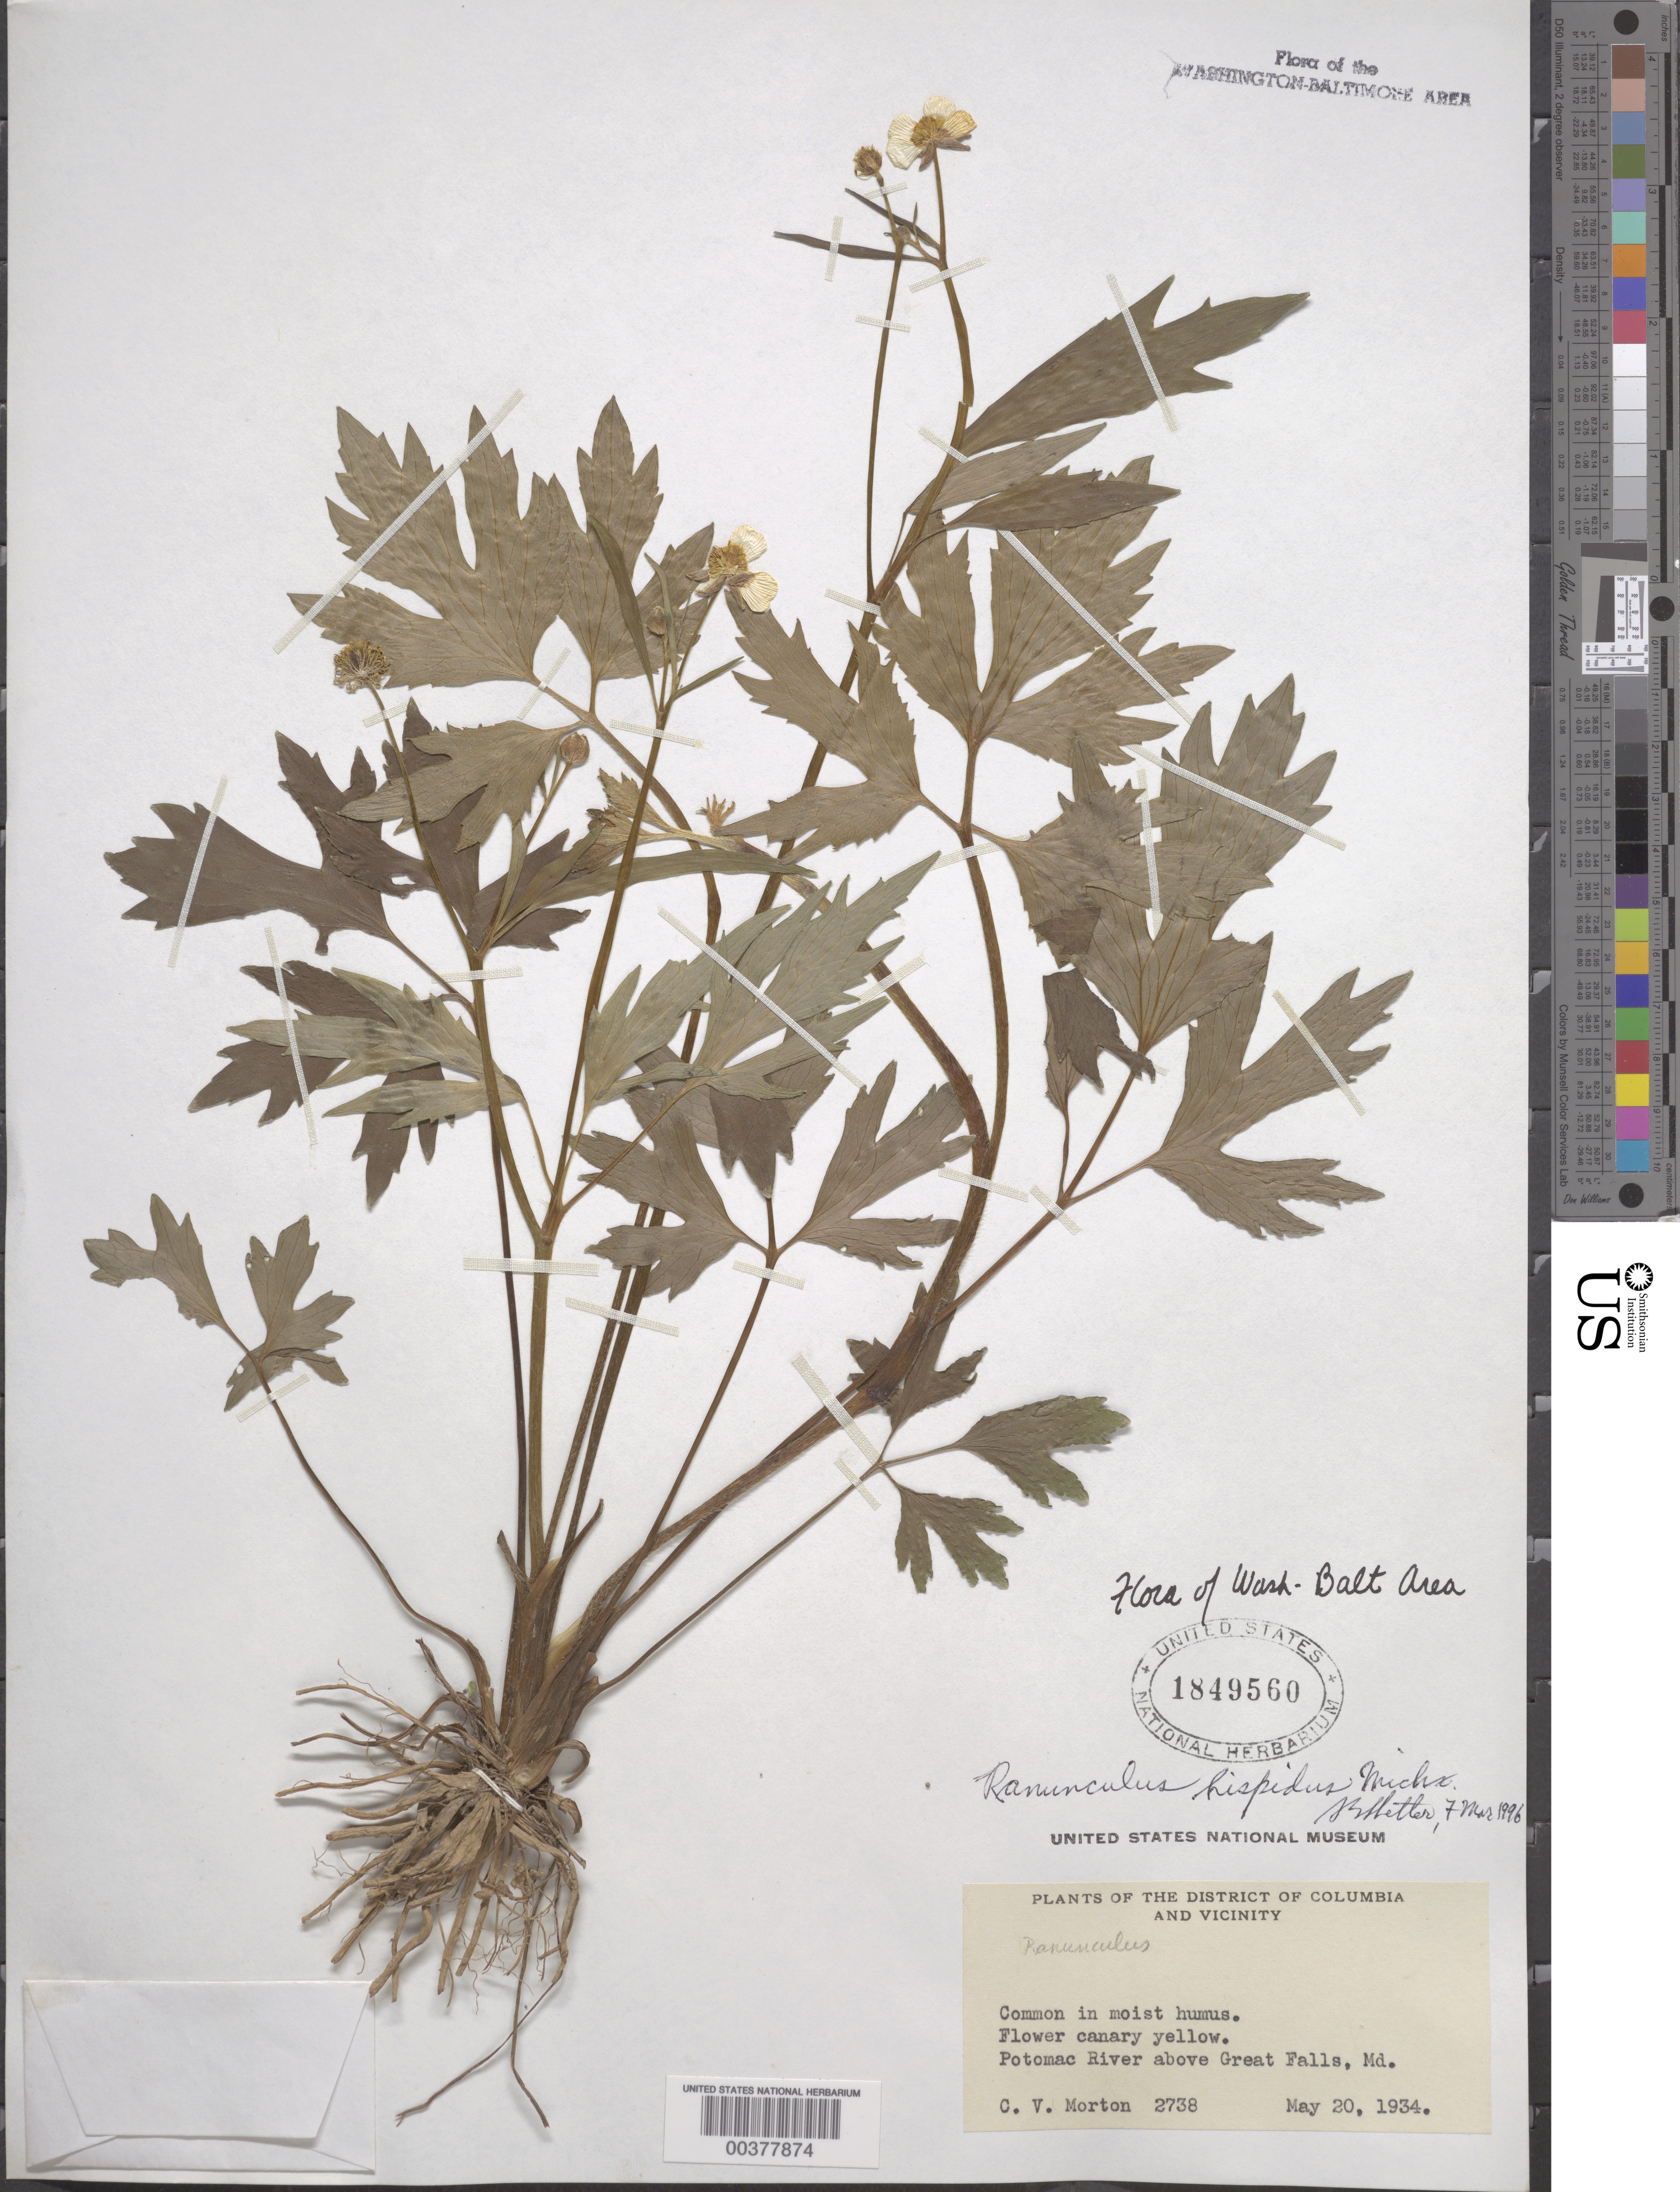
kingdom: Plantae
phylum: Tracheophyta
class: Magnoliopsida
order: Ranunculales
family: Ranunculaceae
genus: Ranunculus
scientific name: Ranunculus hispidus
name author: Michx.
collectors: C. V. Morton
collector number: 2738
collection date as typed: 20 May 1934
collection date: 1934-05-20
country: United States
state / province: Maryland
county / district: Montgomery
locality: Above Great Falls C. & O. Canal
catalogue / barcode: US 1849560